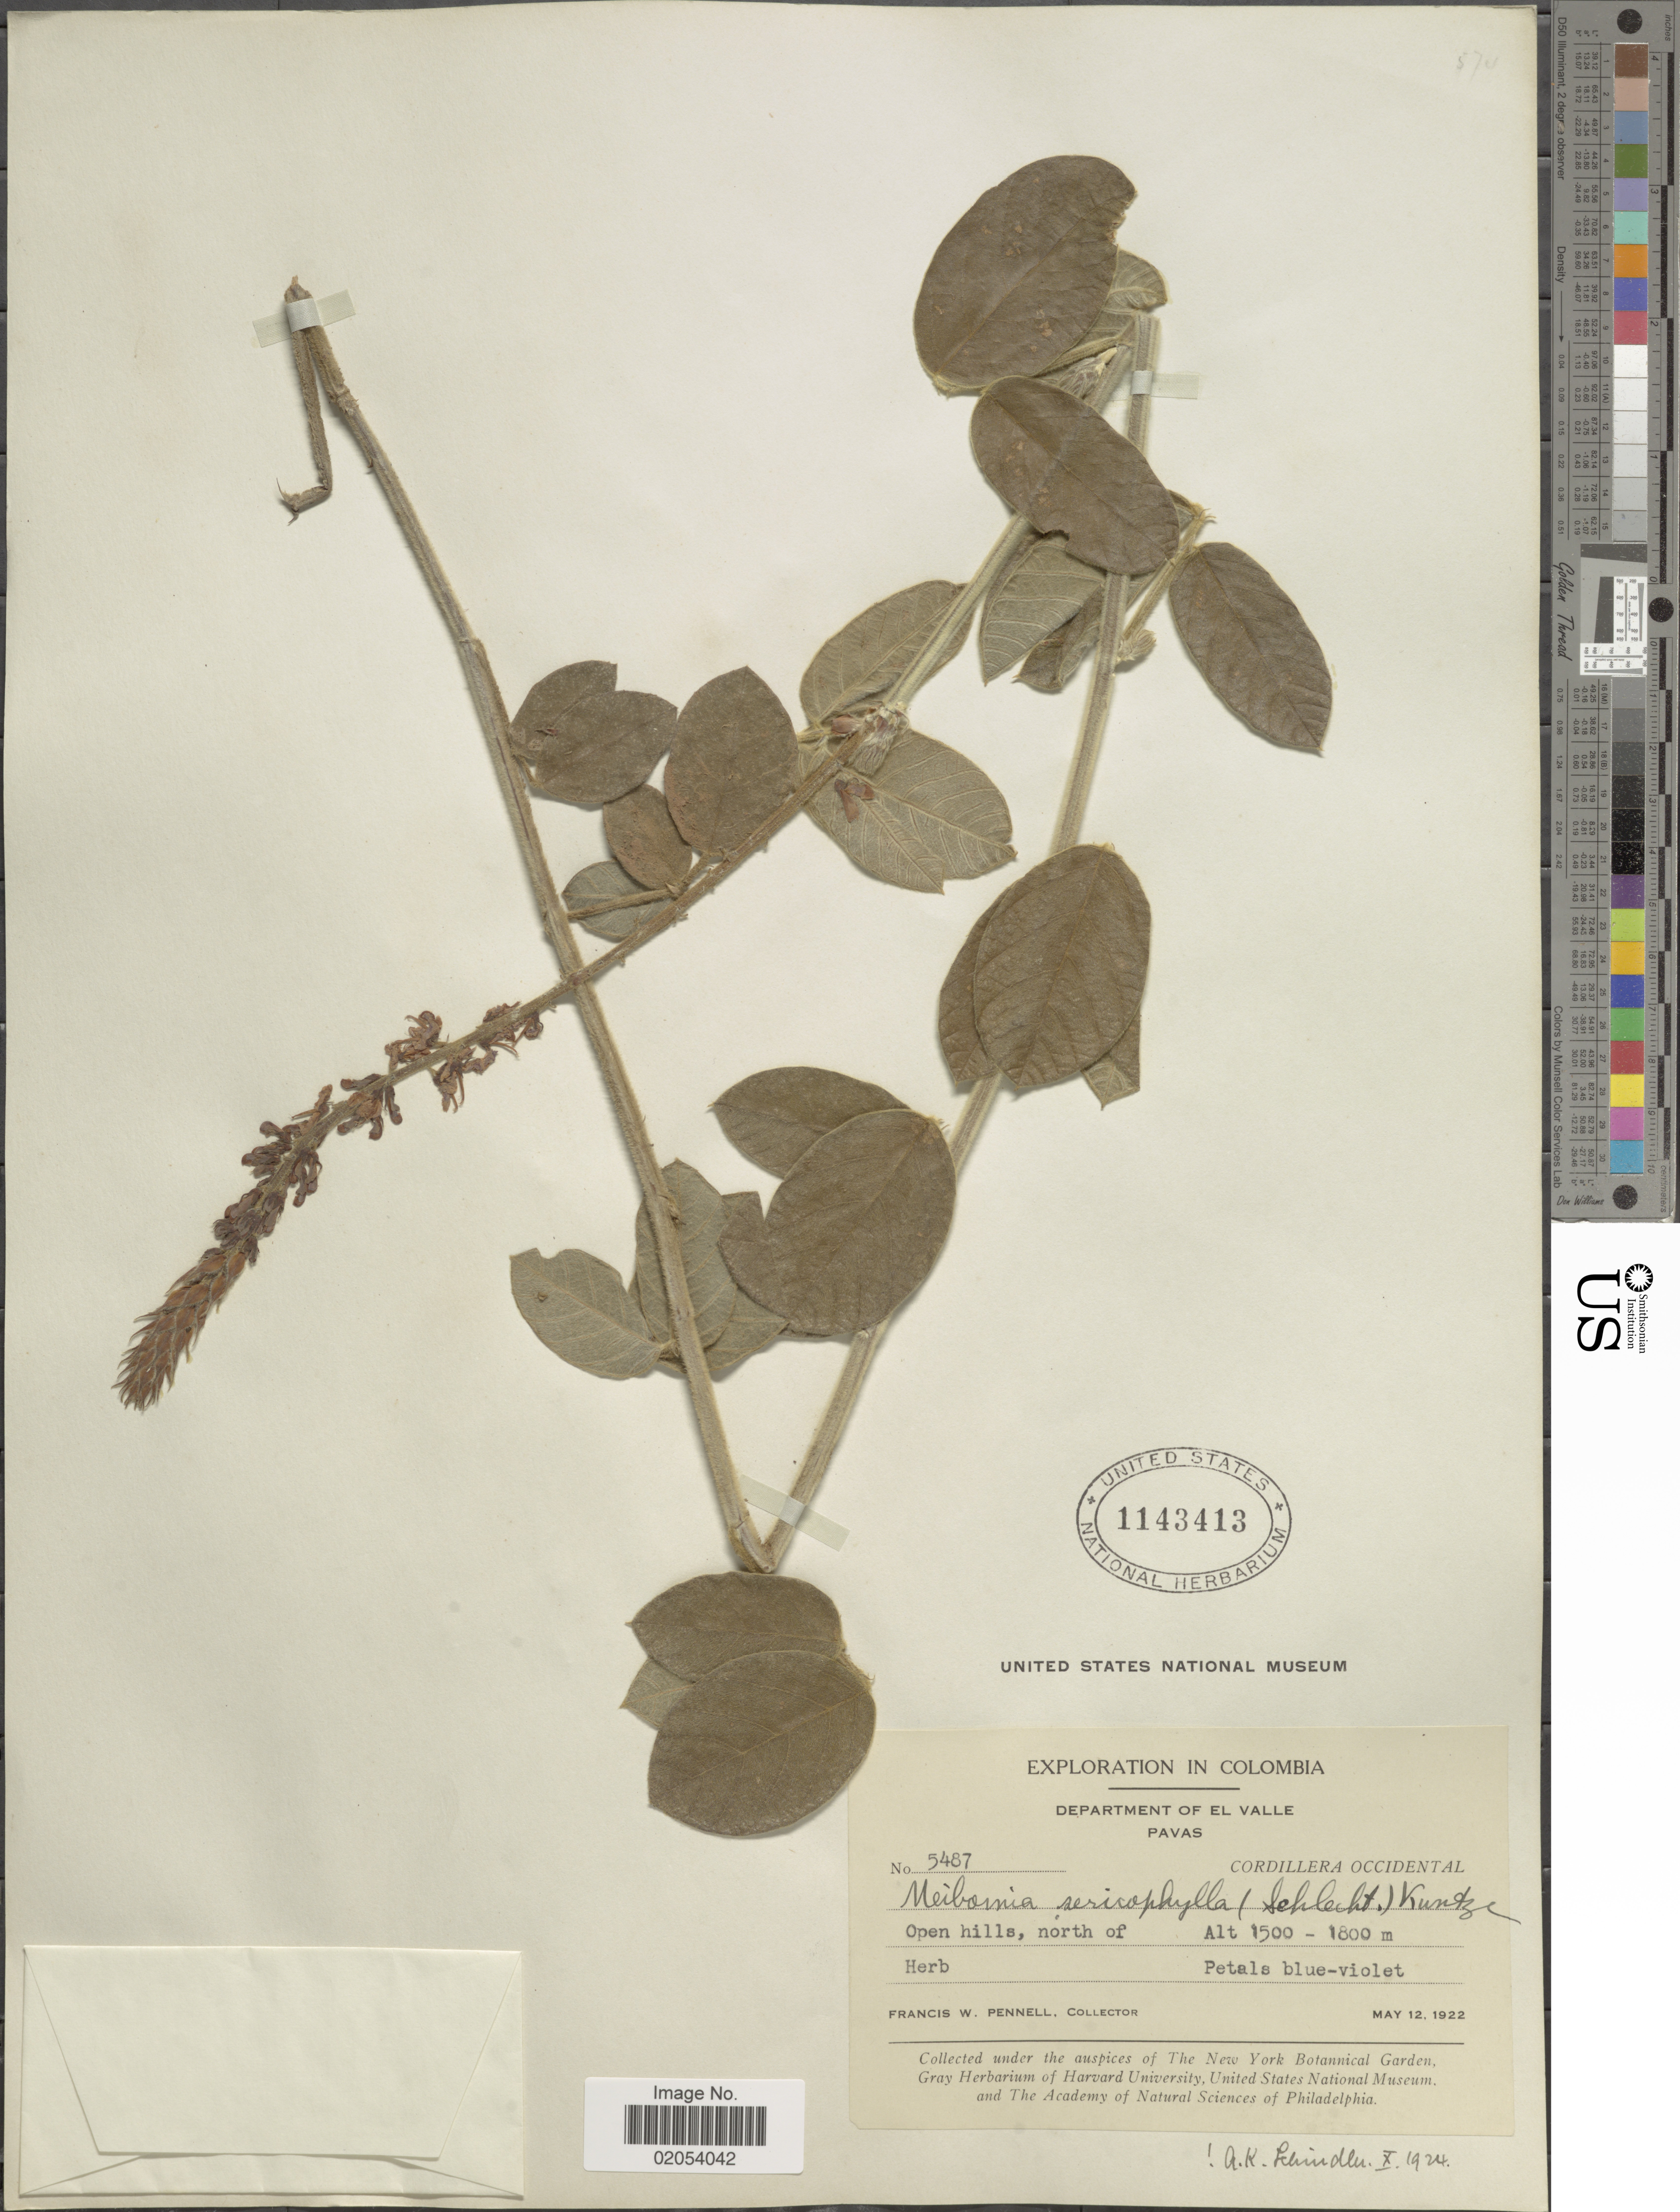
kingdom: Plantae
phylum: Tracheophyta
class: Magnoliopsida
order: Fabales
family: Fabaceae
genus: Desmodium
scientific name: Desmodium sericophyllum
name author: Schltdl.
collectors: F. W. Pennell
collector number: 5487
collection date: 1922-05-12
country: Colombia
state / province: Valle del Cauca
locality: Department of El Valle, Pavas, Cordillera Occidental, north of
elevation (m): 1500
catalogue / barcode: US 1143413